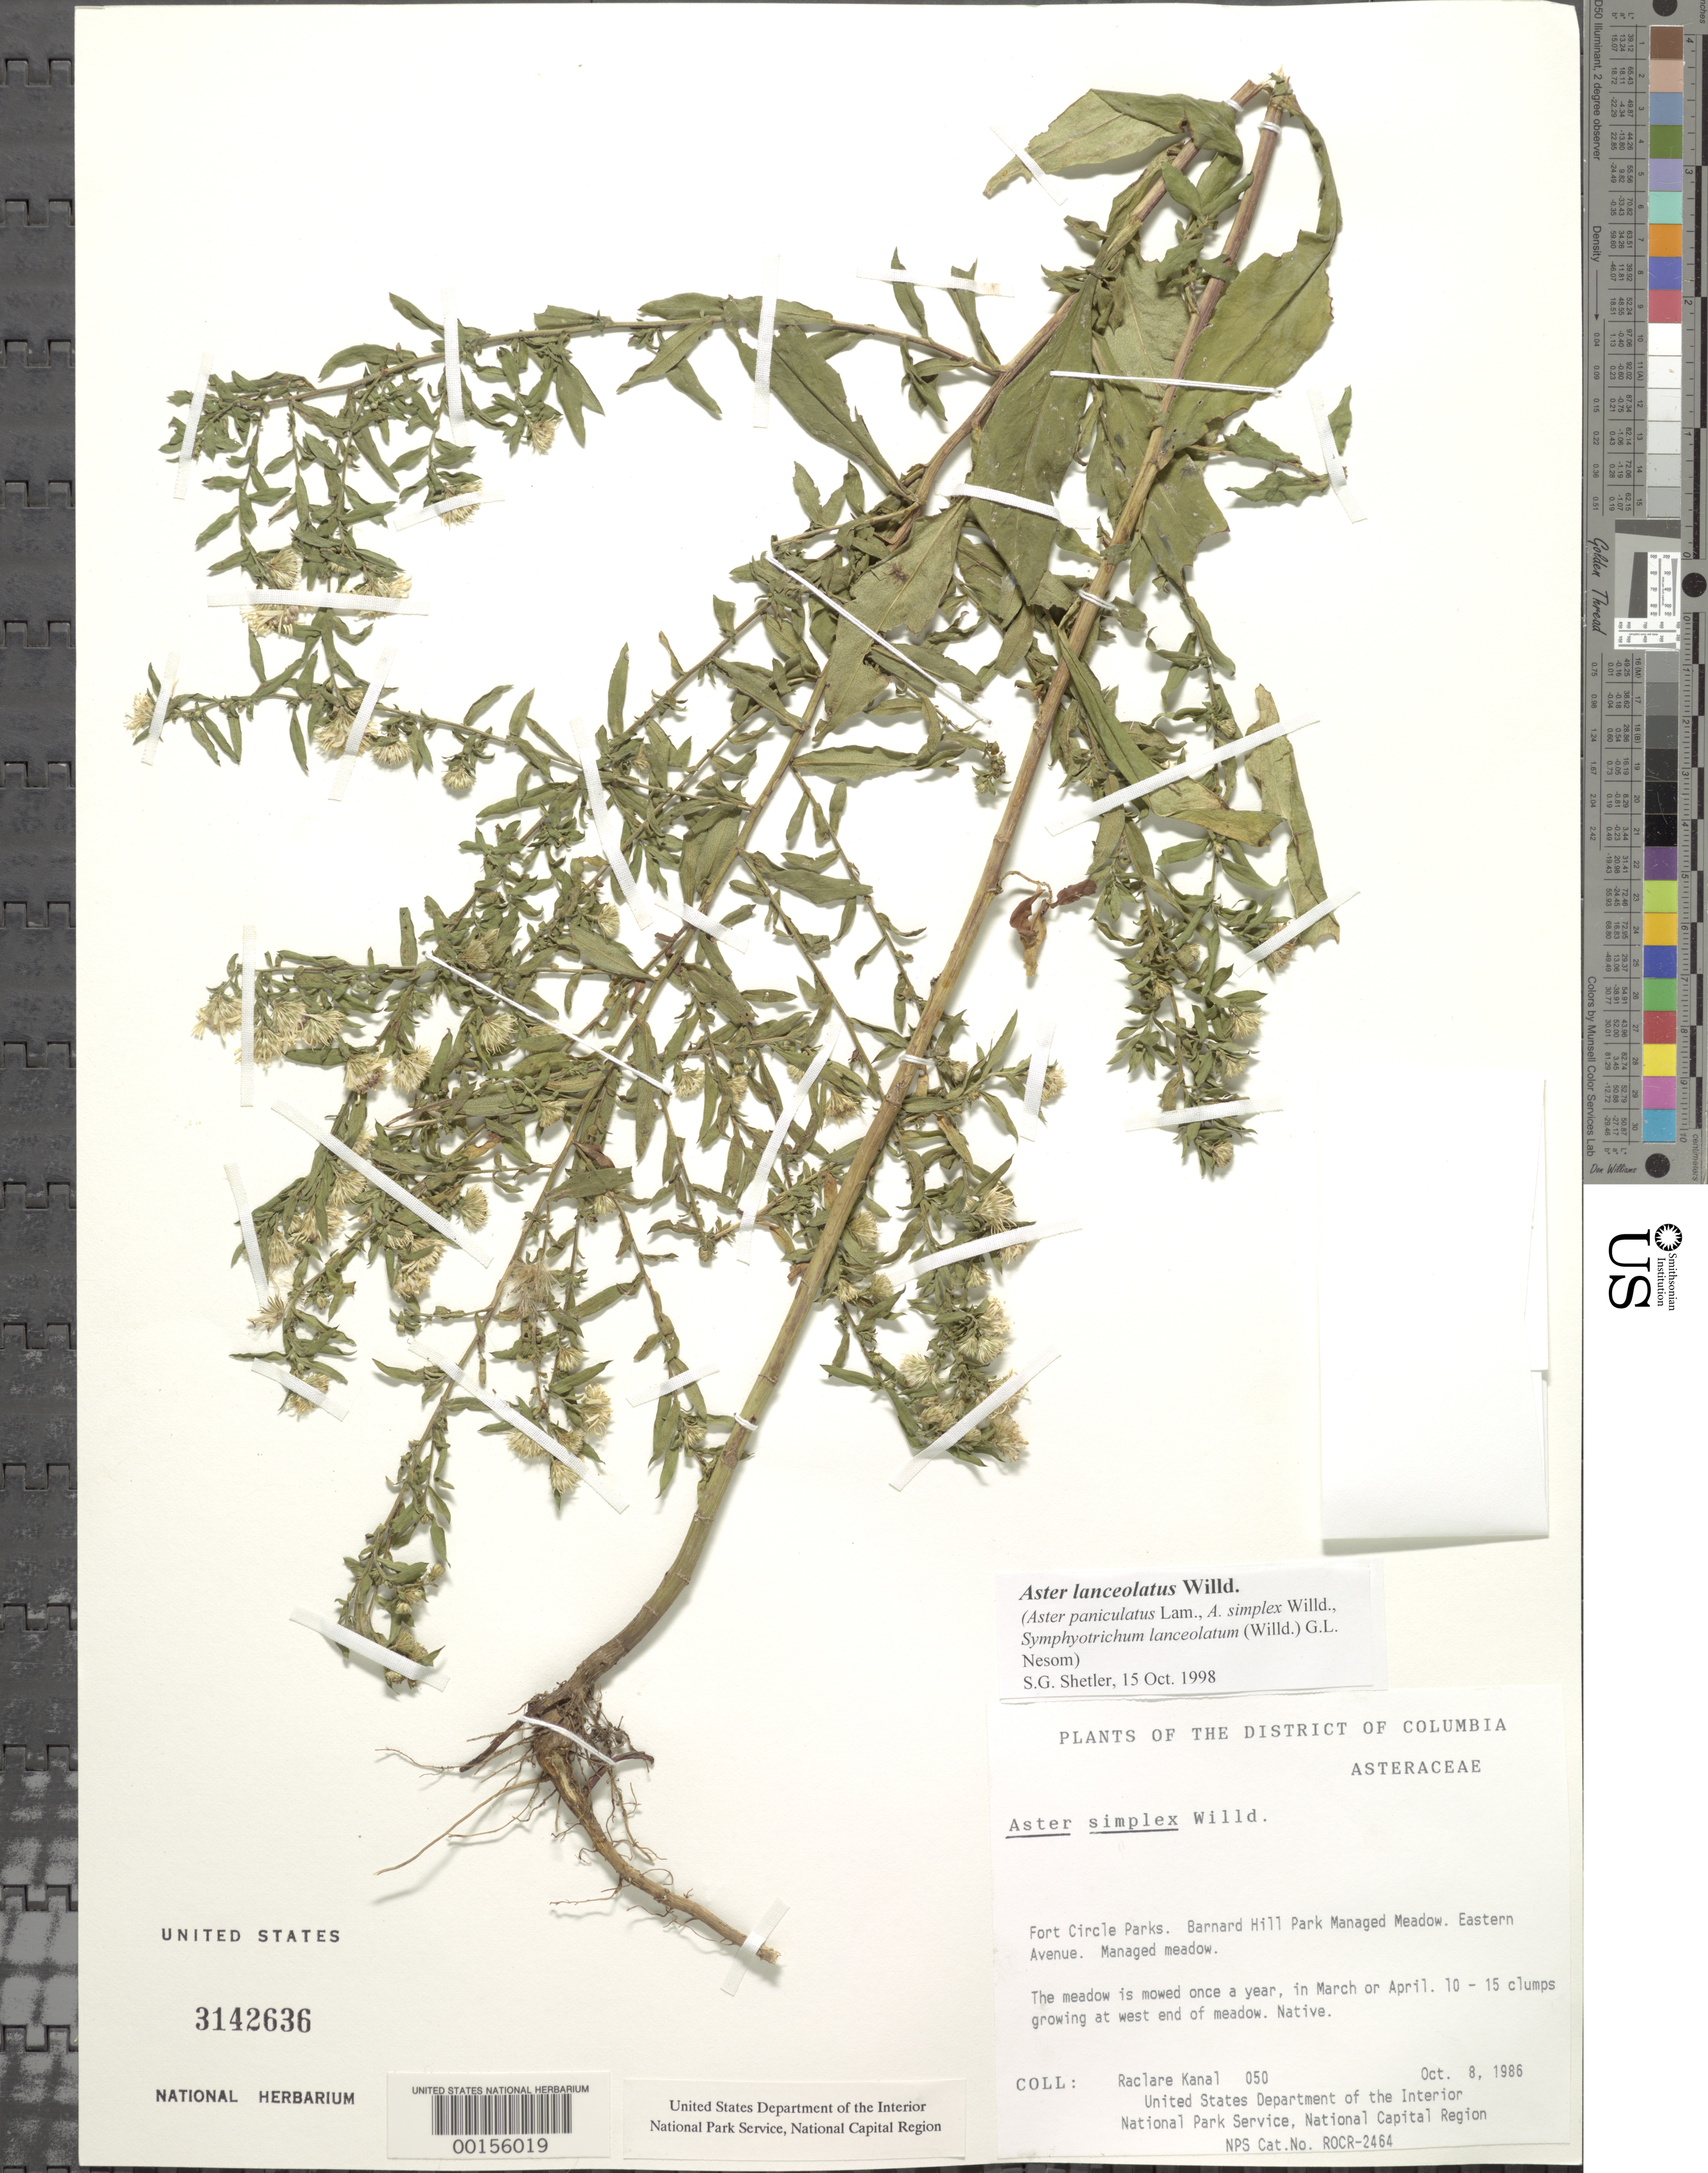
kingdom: Plantae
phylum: Tracheophyta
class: Magnoliopsida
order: Asterales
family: Asteraceae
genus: Symphyotrichum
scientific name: Symphyotrichum lanceolatum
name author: (Willd.) G.L. Nesom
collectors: R. Kanal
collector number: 050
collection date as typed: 08 Oct 1986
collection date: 1986-10-08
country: United States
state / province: District of Columbia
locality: Fort Circle Parks, Barnard Hill Park, Eastern Ave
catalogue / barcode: US 3142636